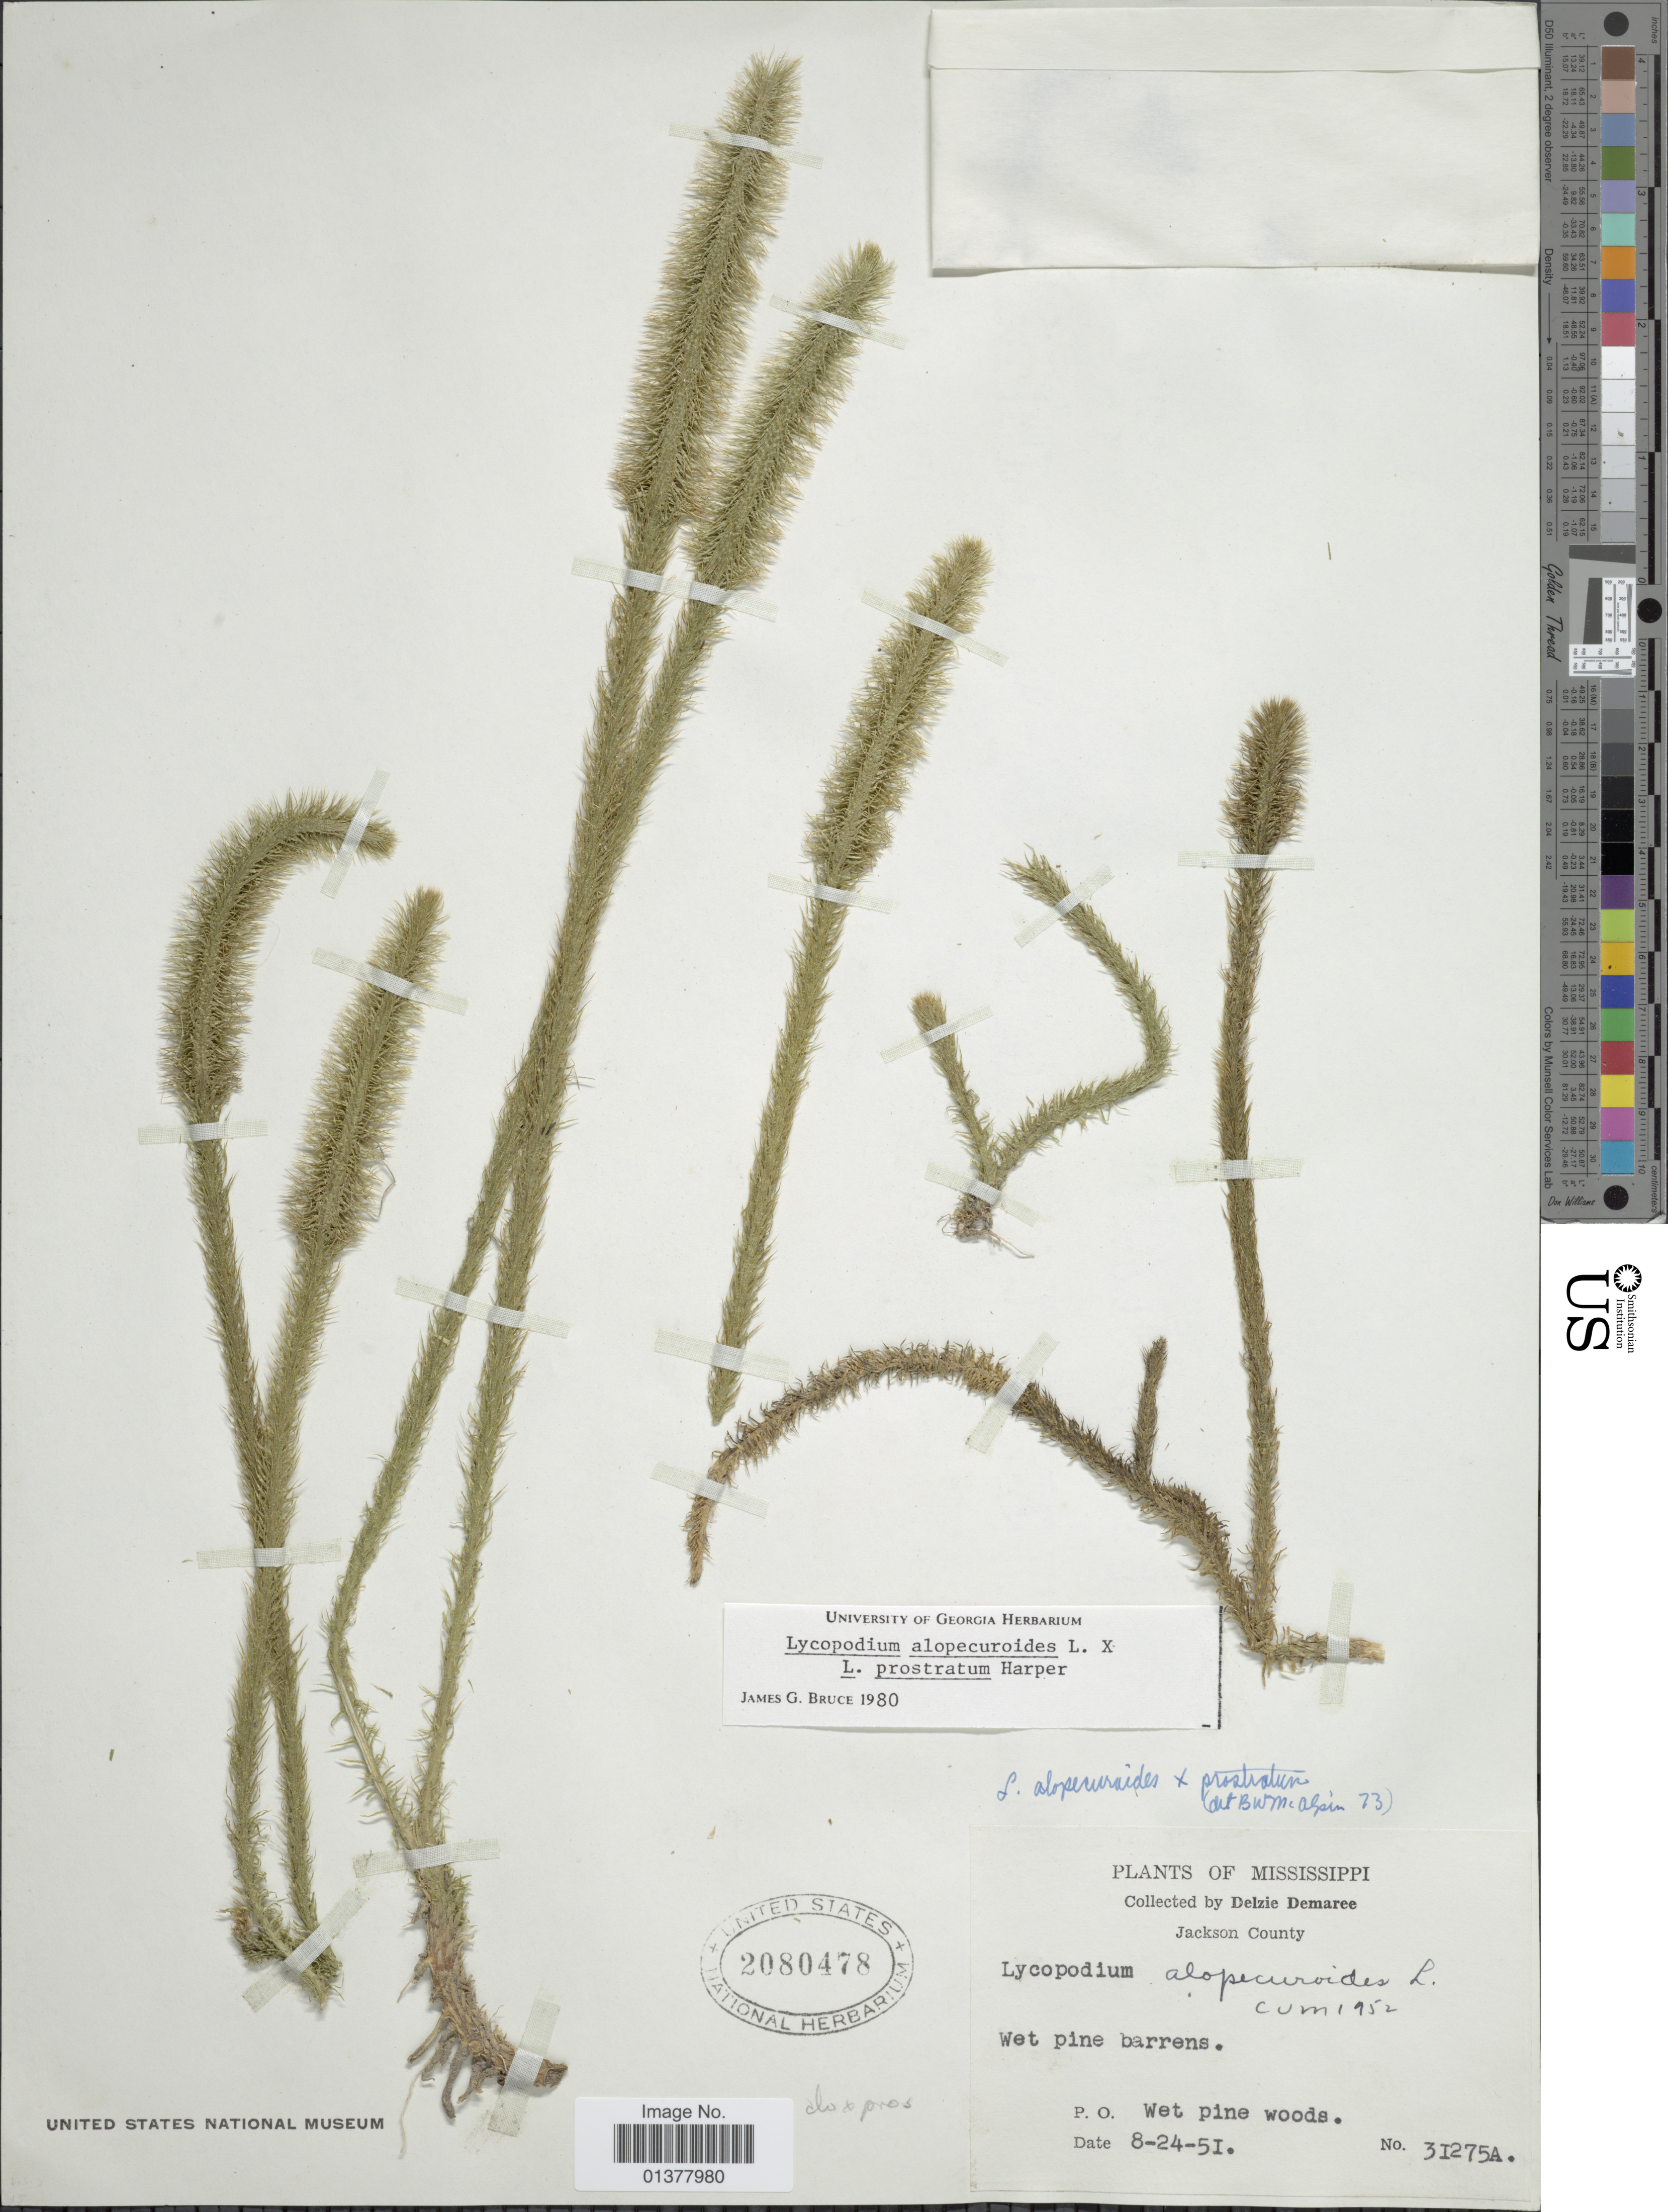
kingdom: Plantae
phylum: Tracheophyta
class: Lycopodiopsida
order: Lycopodiales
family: Lycopodiaceae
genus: Lycopodiella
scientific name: Lycopodiella alopecuroides x L. prostrata (R.M. Harper) Cranfill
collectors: D. Demaree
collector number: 31275A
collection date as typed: Transcribed d/m/y: 24/8/51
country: United States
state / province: Mississippi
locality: Jackson County, wet pine barrens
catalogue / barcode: US 2080478